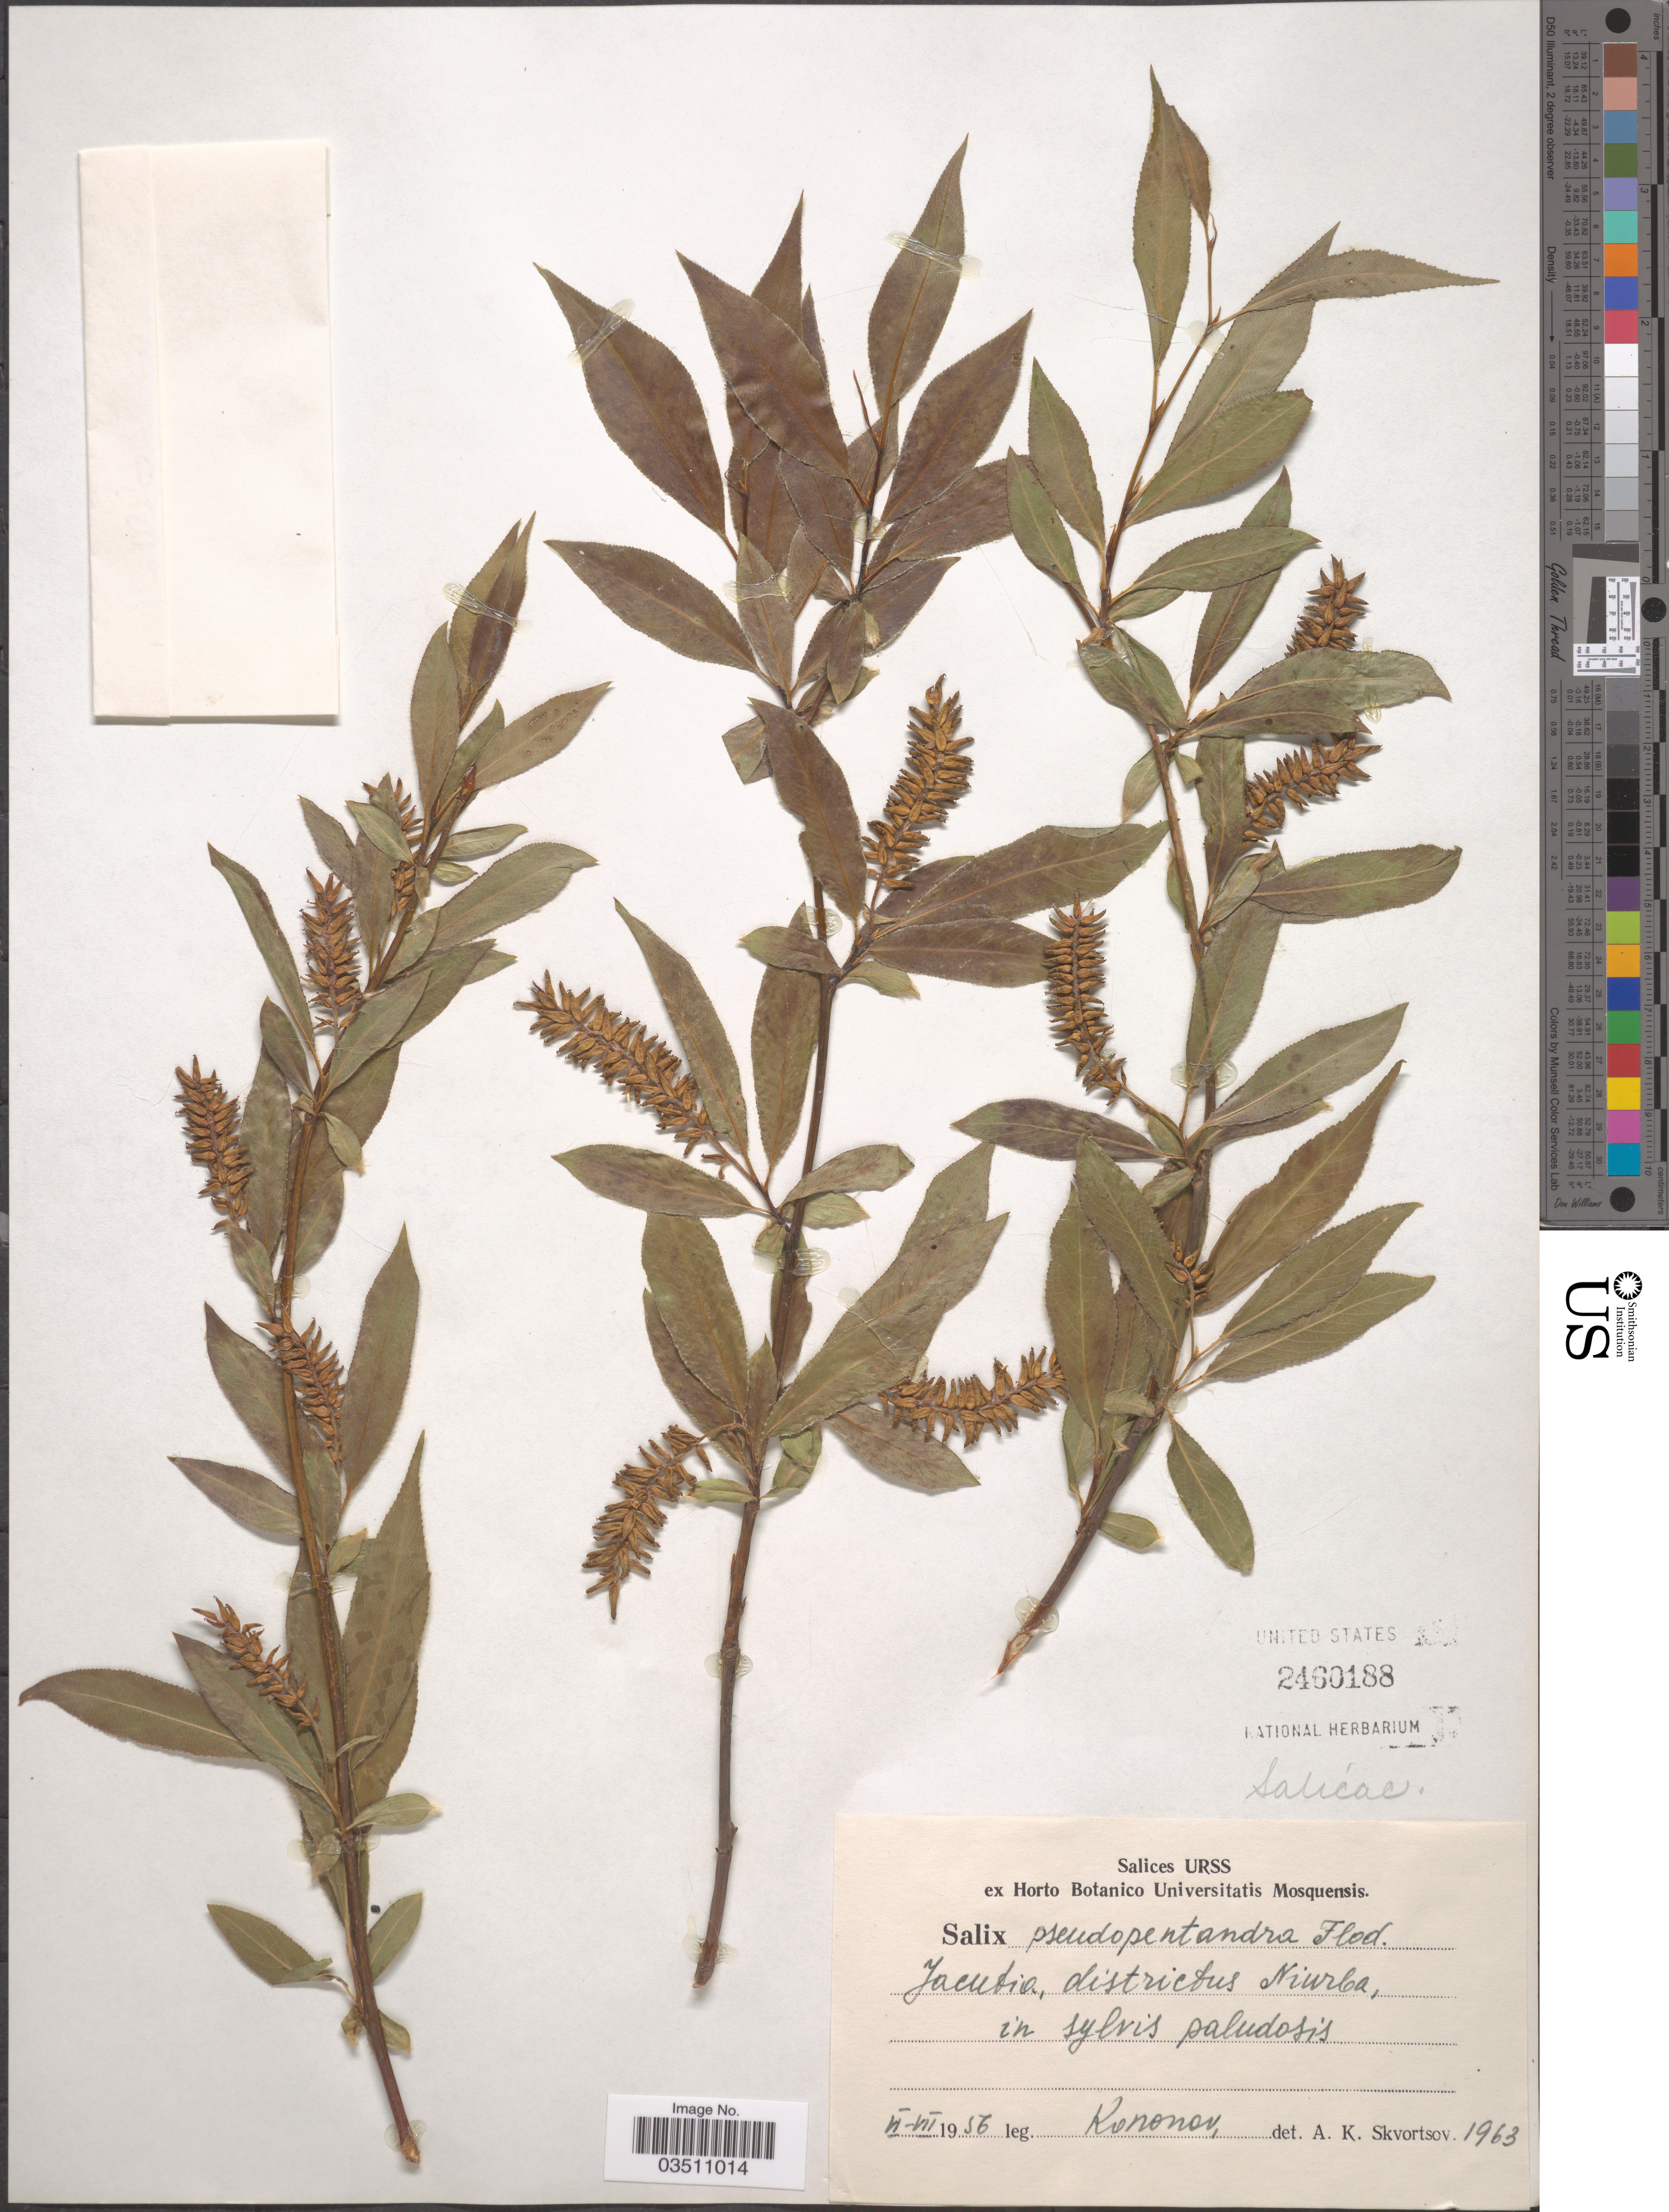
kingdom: Plantae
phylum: Tracheophyta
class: Magnoliopsida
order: Malpighiales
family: Salicaceae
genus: Salix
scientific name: Salix pseudopentandra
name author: Flod.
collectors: Kononov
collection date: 1956-06/1956-07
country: Russian Federation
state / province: Sakha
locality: Yacutia, districtus Niurba.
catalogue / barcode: US 2460188